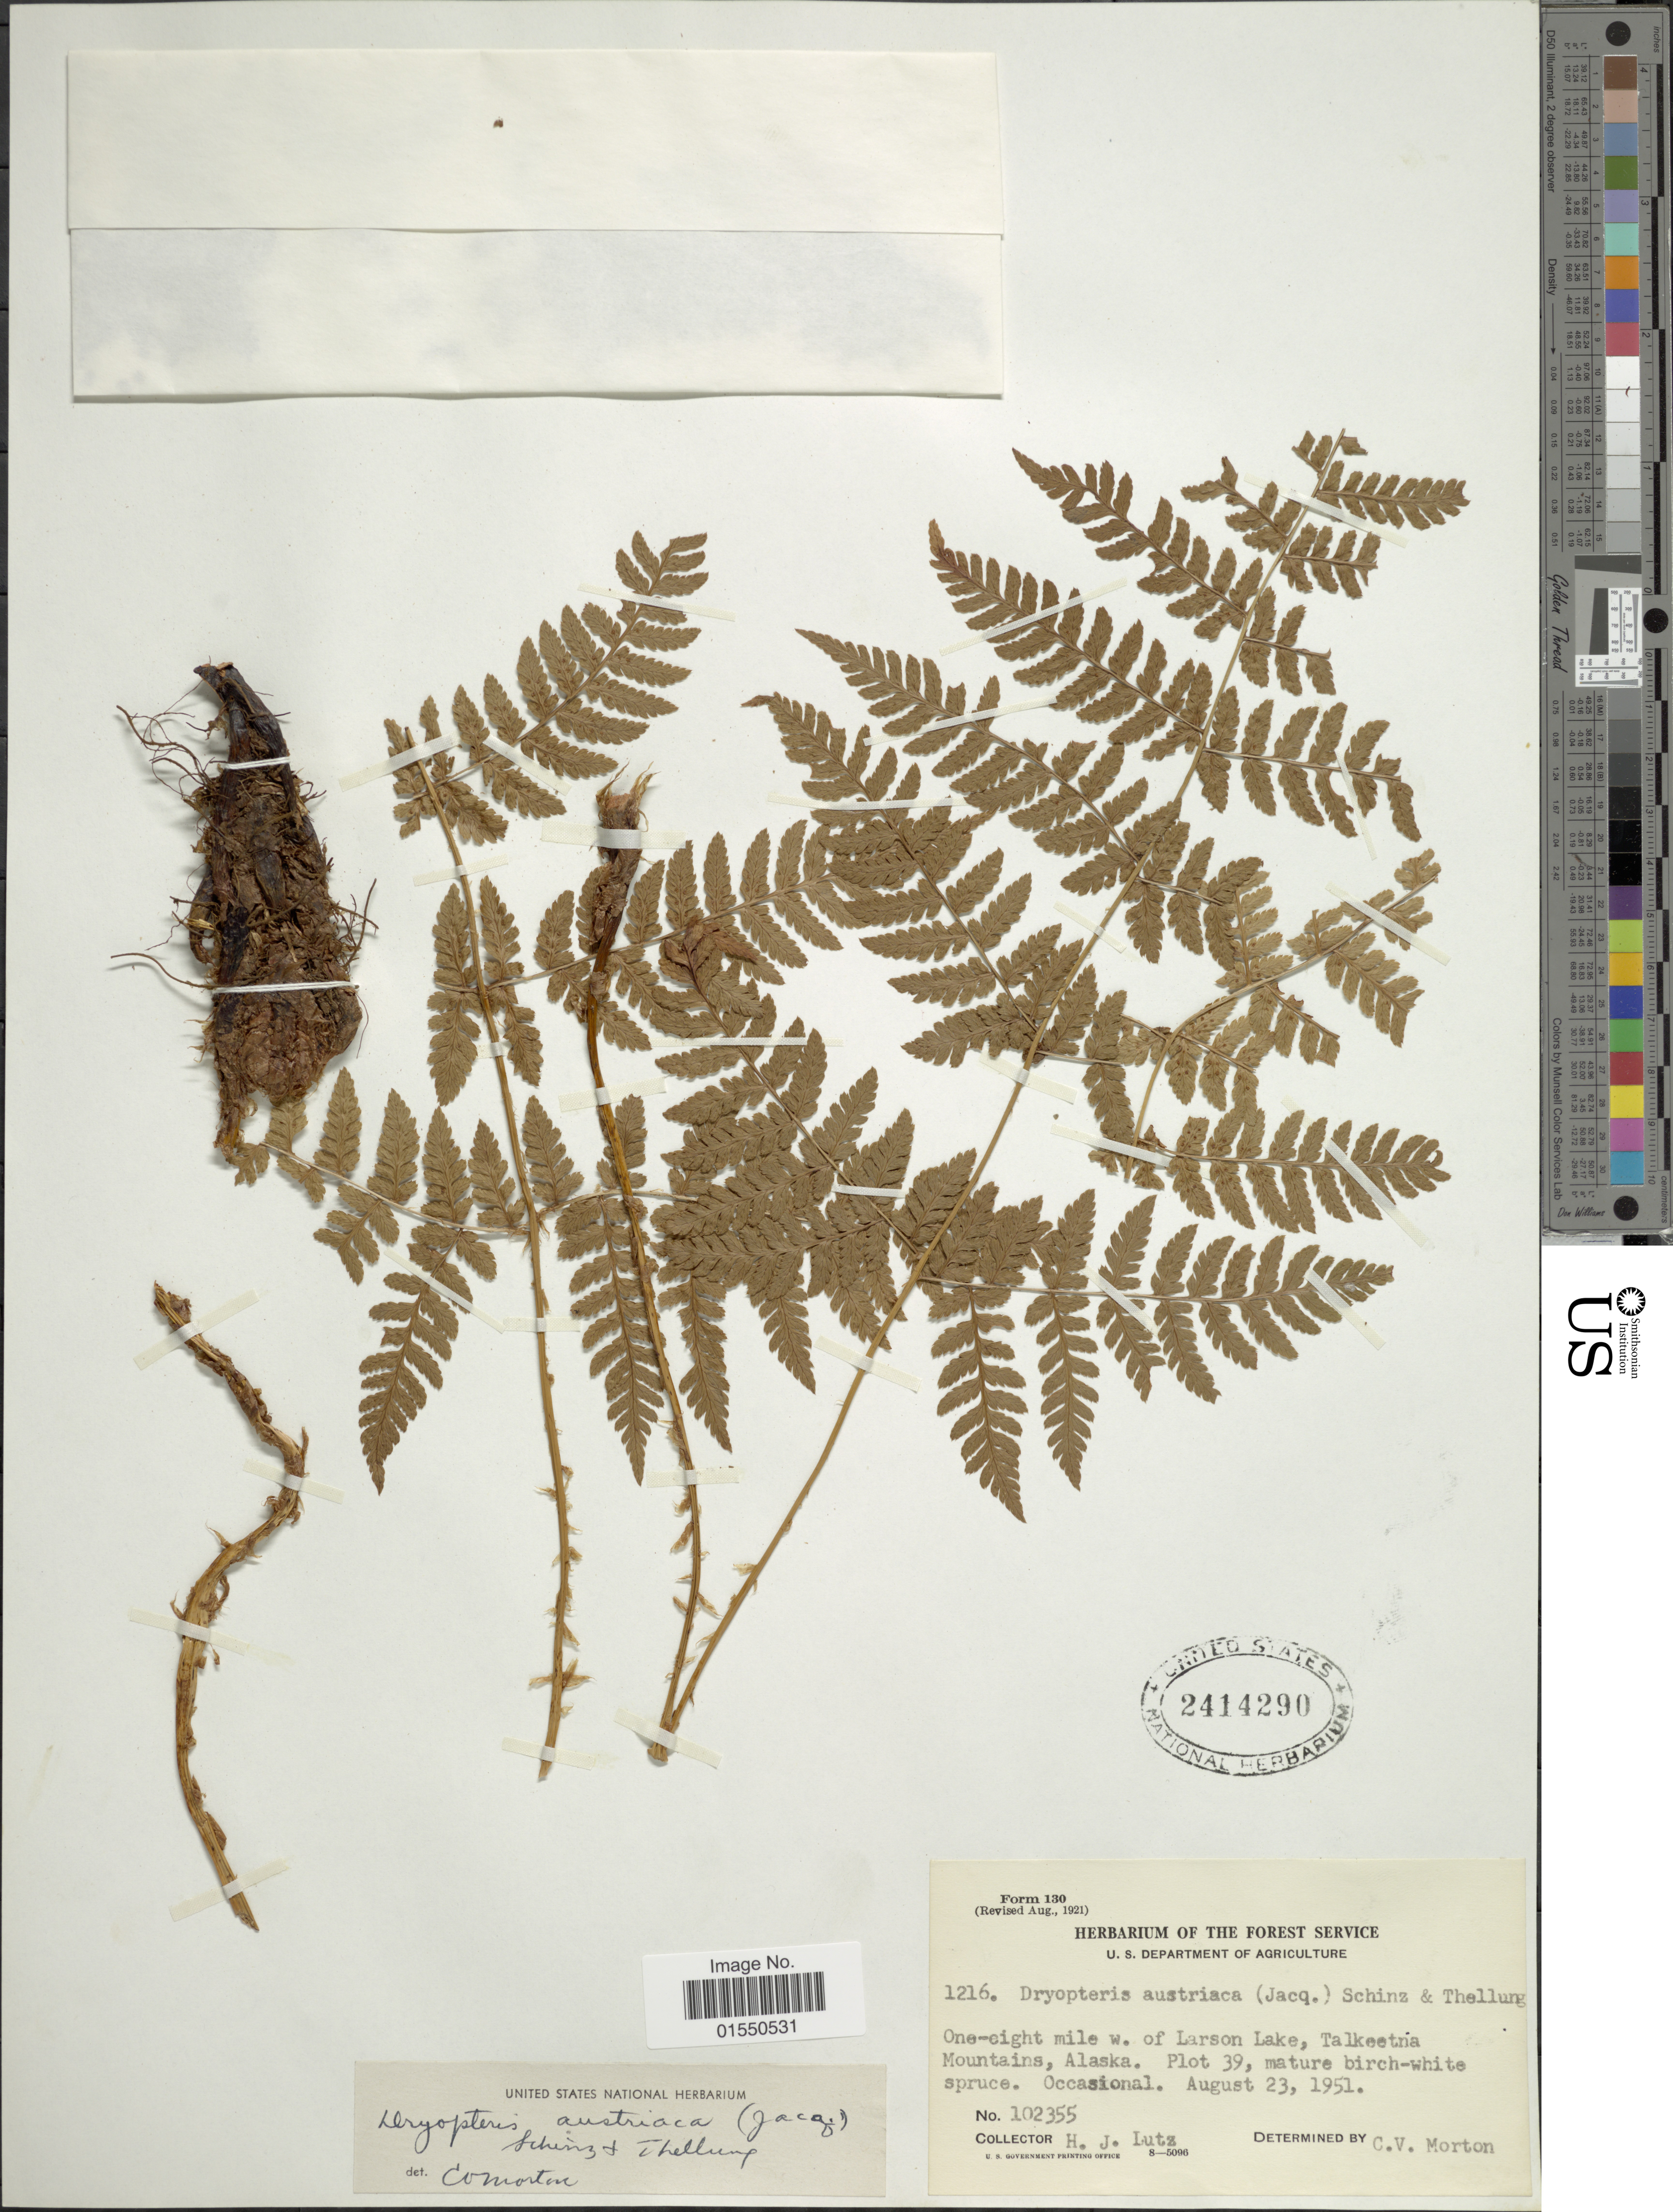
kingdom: Plantae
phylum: Tracheophyta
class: Polypodiopsida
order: Polypodiales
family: Dryopteridaceae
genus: Dryopteris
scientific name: Dryopteris expansa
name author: (C. Presl) Fraser-Jenk. & Jermy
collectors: H. J. Lutz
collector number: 102355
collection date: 1951-08-23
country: United States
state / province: Alaska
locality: One - eight mile w. of Larson Lake, Talkeetna Mountains. Plot 39, mature birch-white spruce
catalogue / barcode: US 2414290